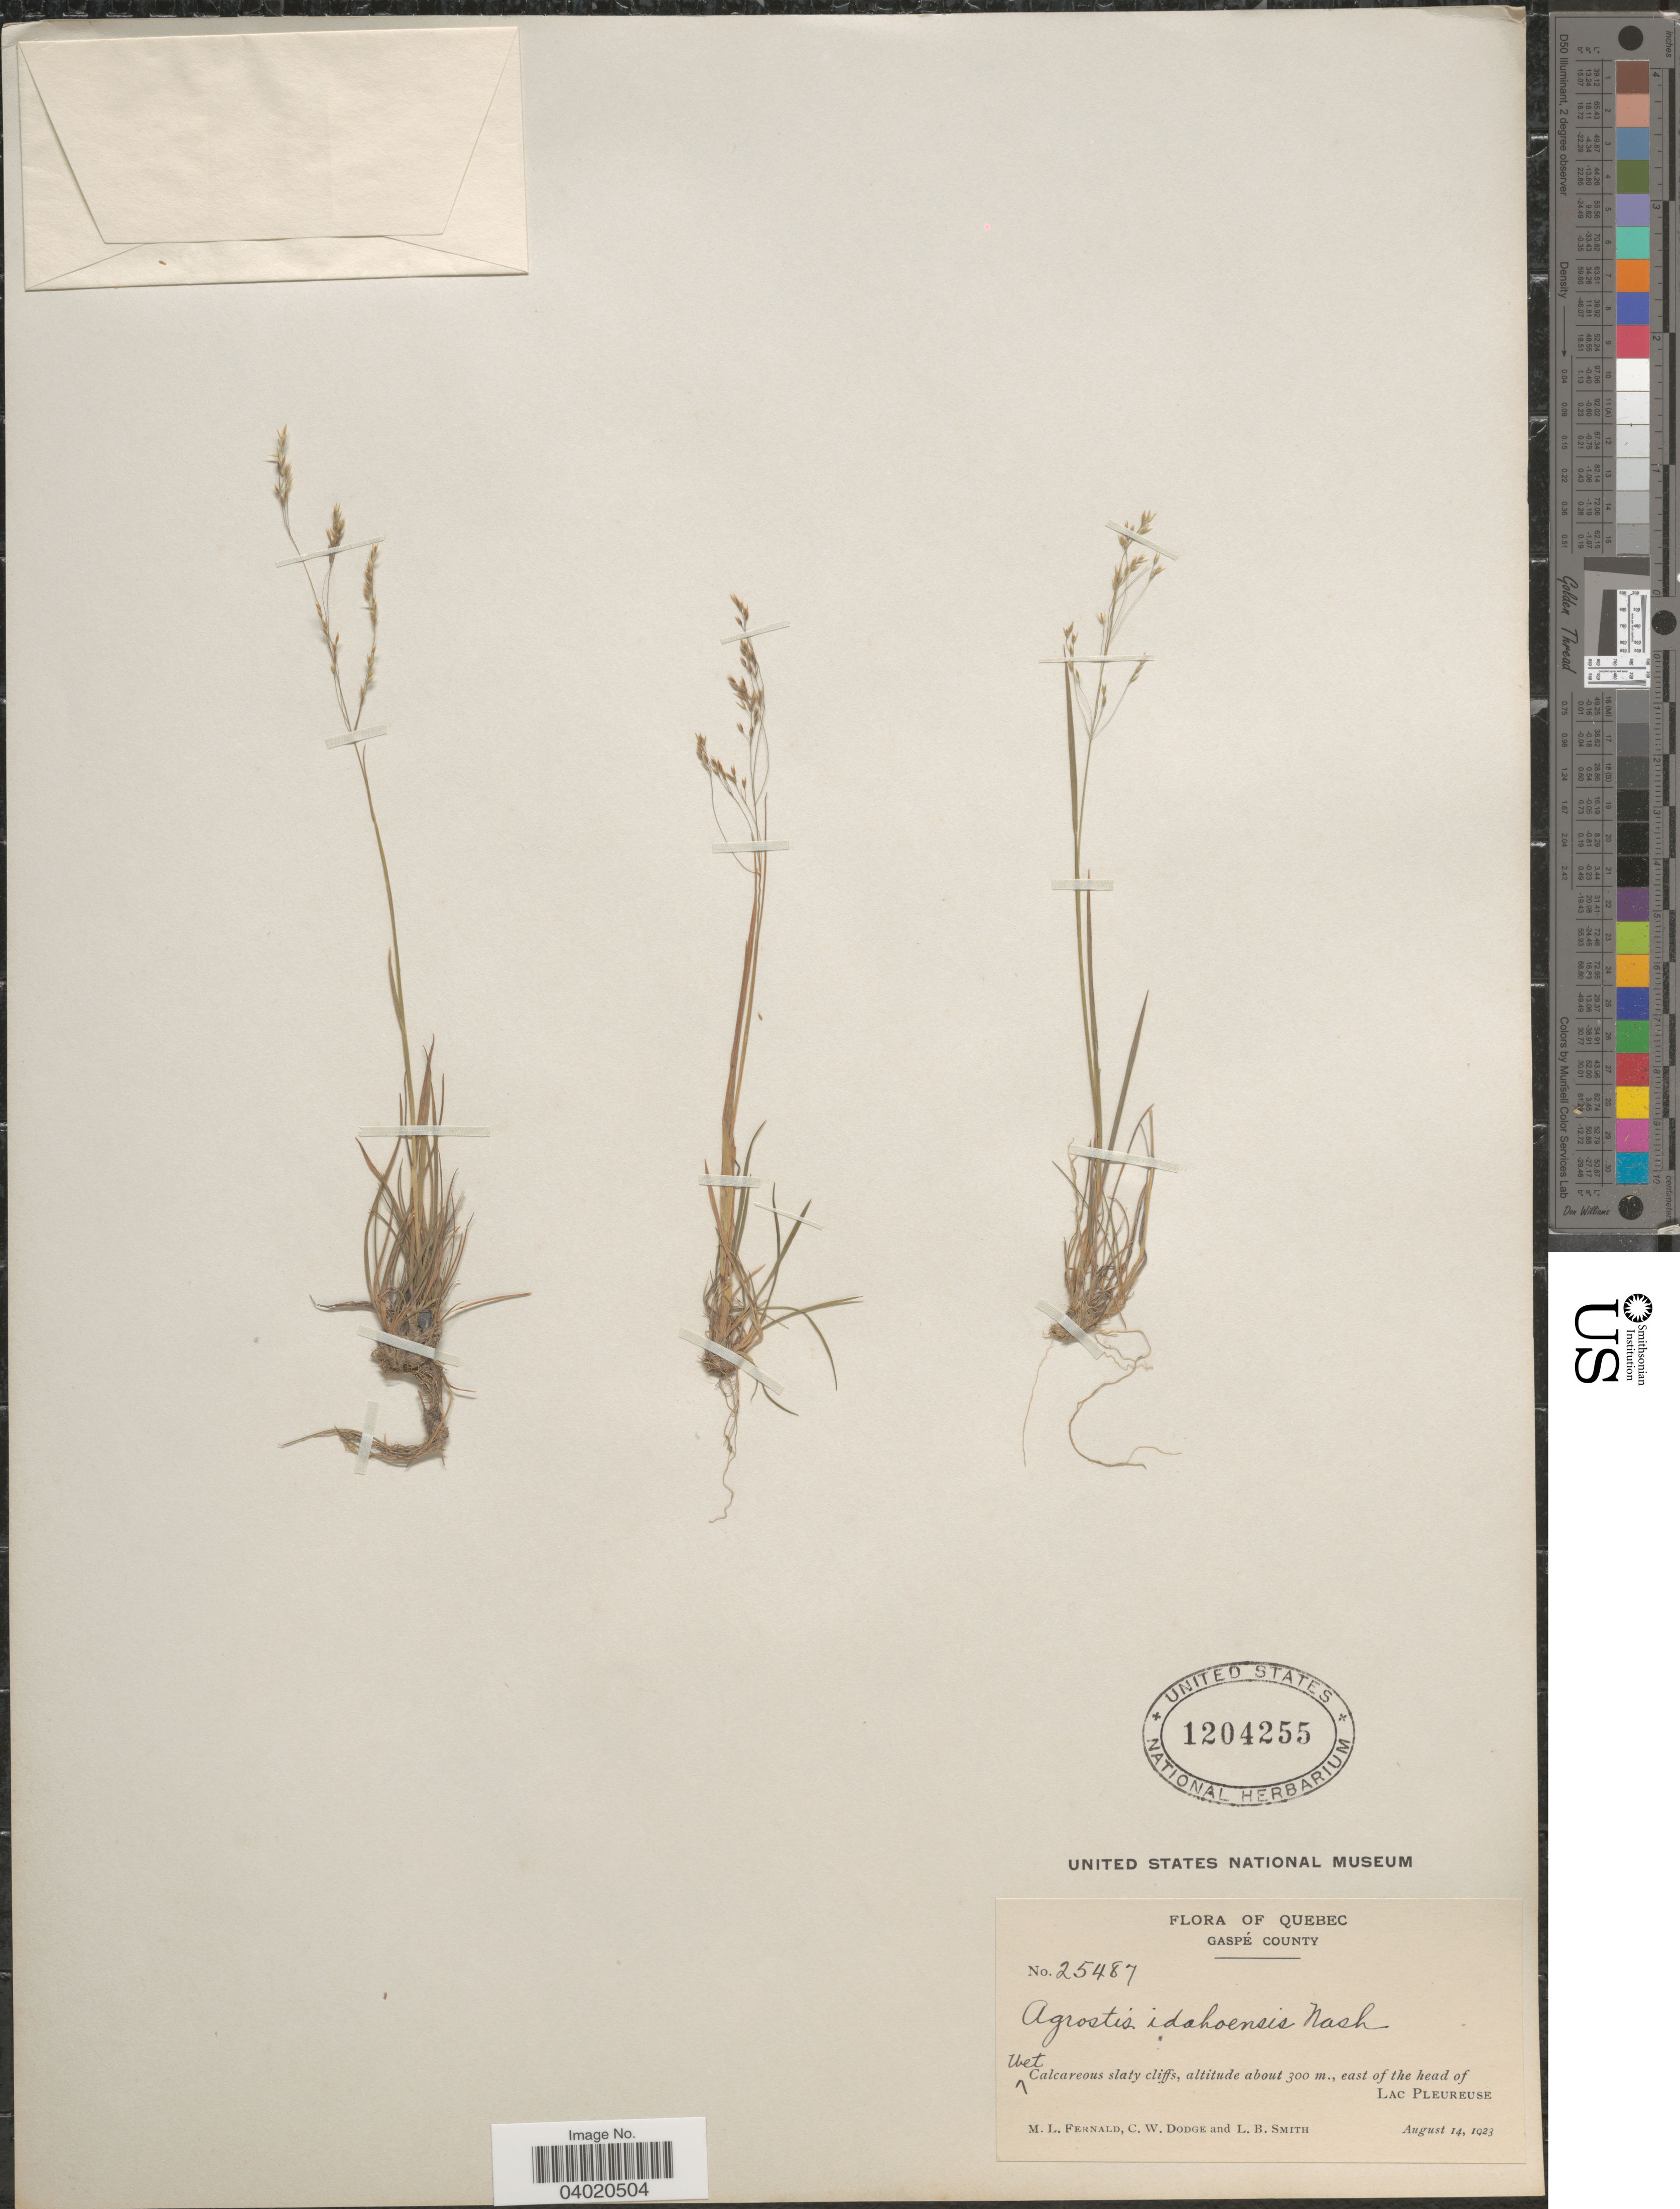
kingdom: Plantae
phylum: Tracheophyta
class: Liliopsida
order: Poales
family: Poaceae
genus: Agrostis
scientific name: Agrostis idahoensis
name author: Nash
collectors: M. L. Fernald, C. Dodge & L. Smith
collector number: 25487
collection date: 1923-08-14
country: Canada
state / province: Quebec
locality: Gaspé County. East of the head of Lac Pleureuse.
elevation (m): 300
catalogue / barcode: US 1204255